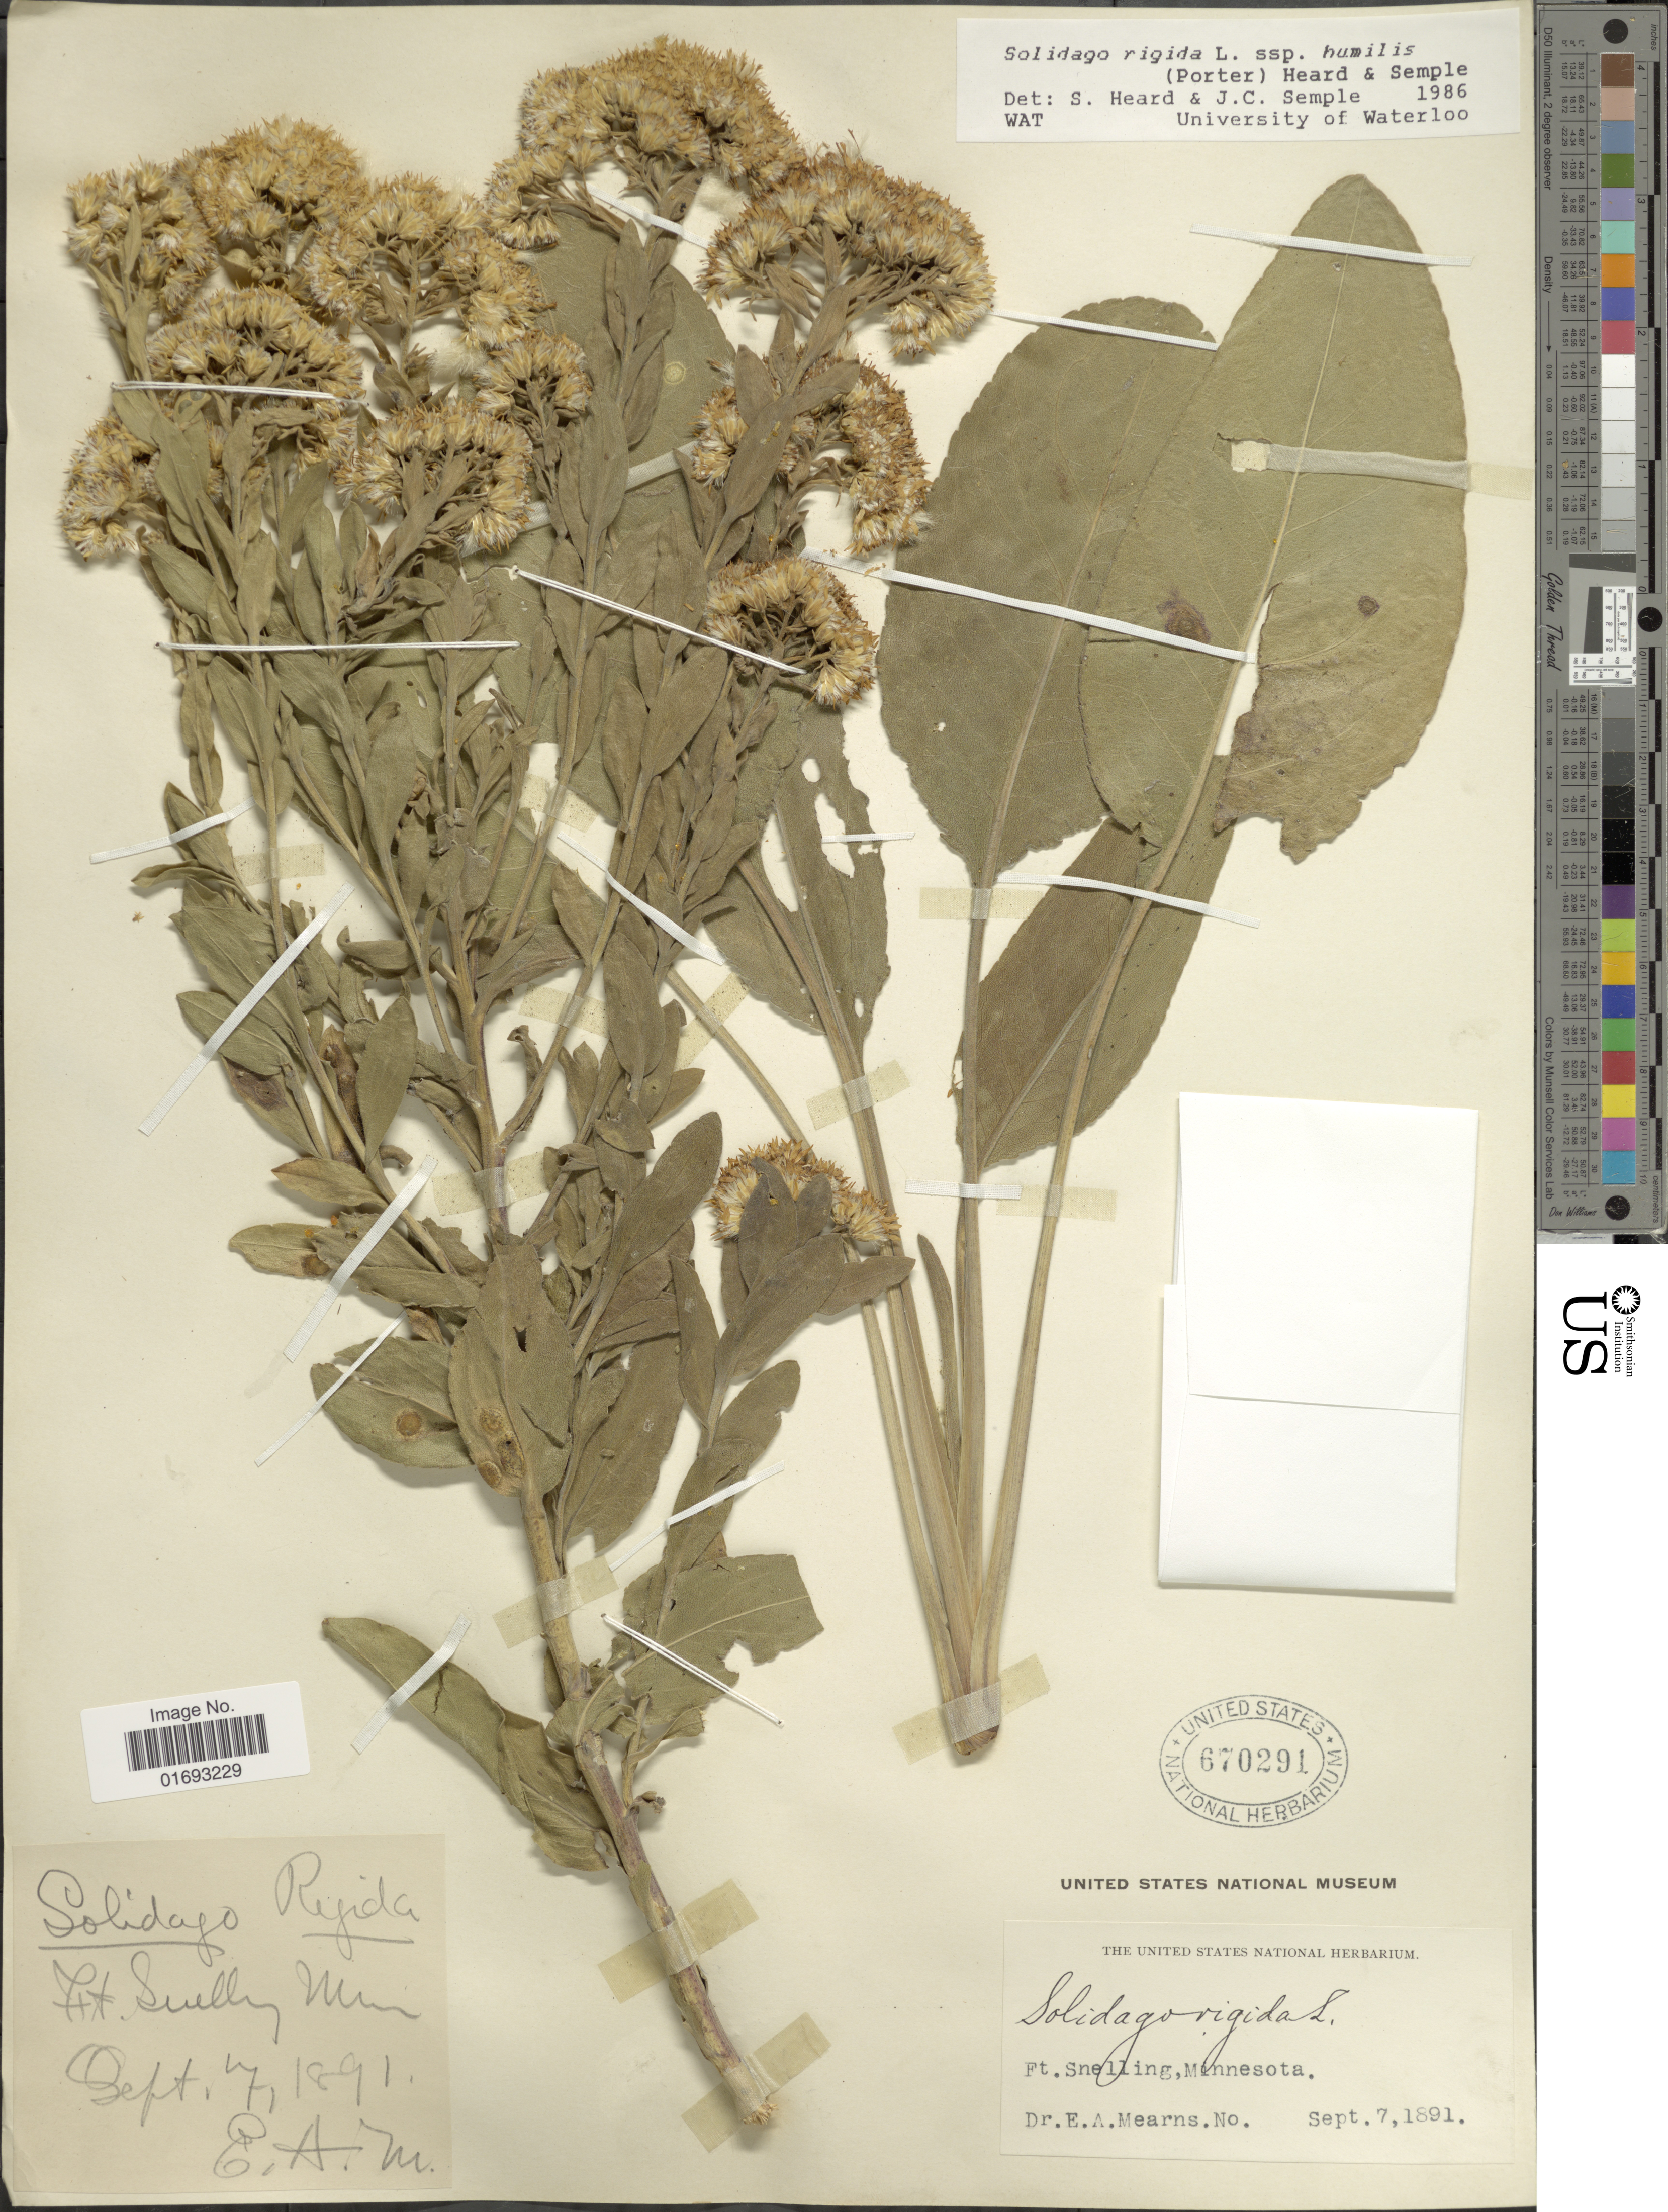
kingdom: Plantae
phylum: Tracheophyta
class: Magnoliopsida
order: Asterales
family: Asteraceae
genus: Oligoneuron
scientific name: Oligoneuron rigidum var. humile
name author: (Porter) G.L. Nesom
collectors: E. A. Mearns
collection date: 1891-09-07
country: United States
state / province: Minnesota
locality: Ft. Snelling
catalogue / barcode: US 670291